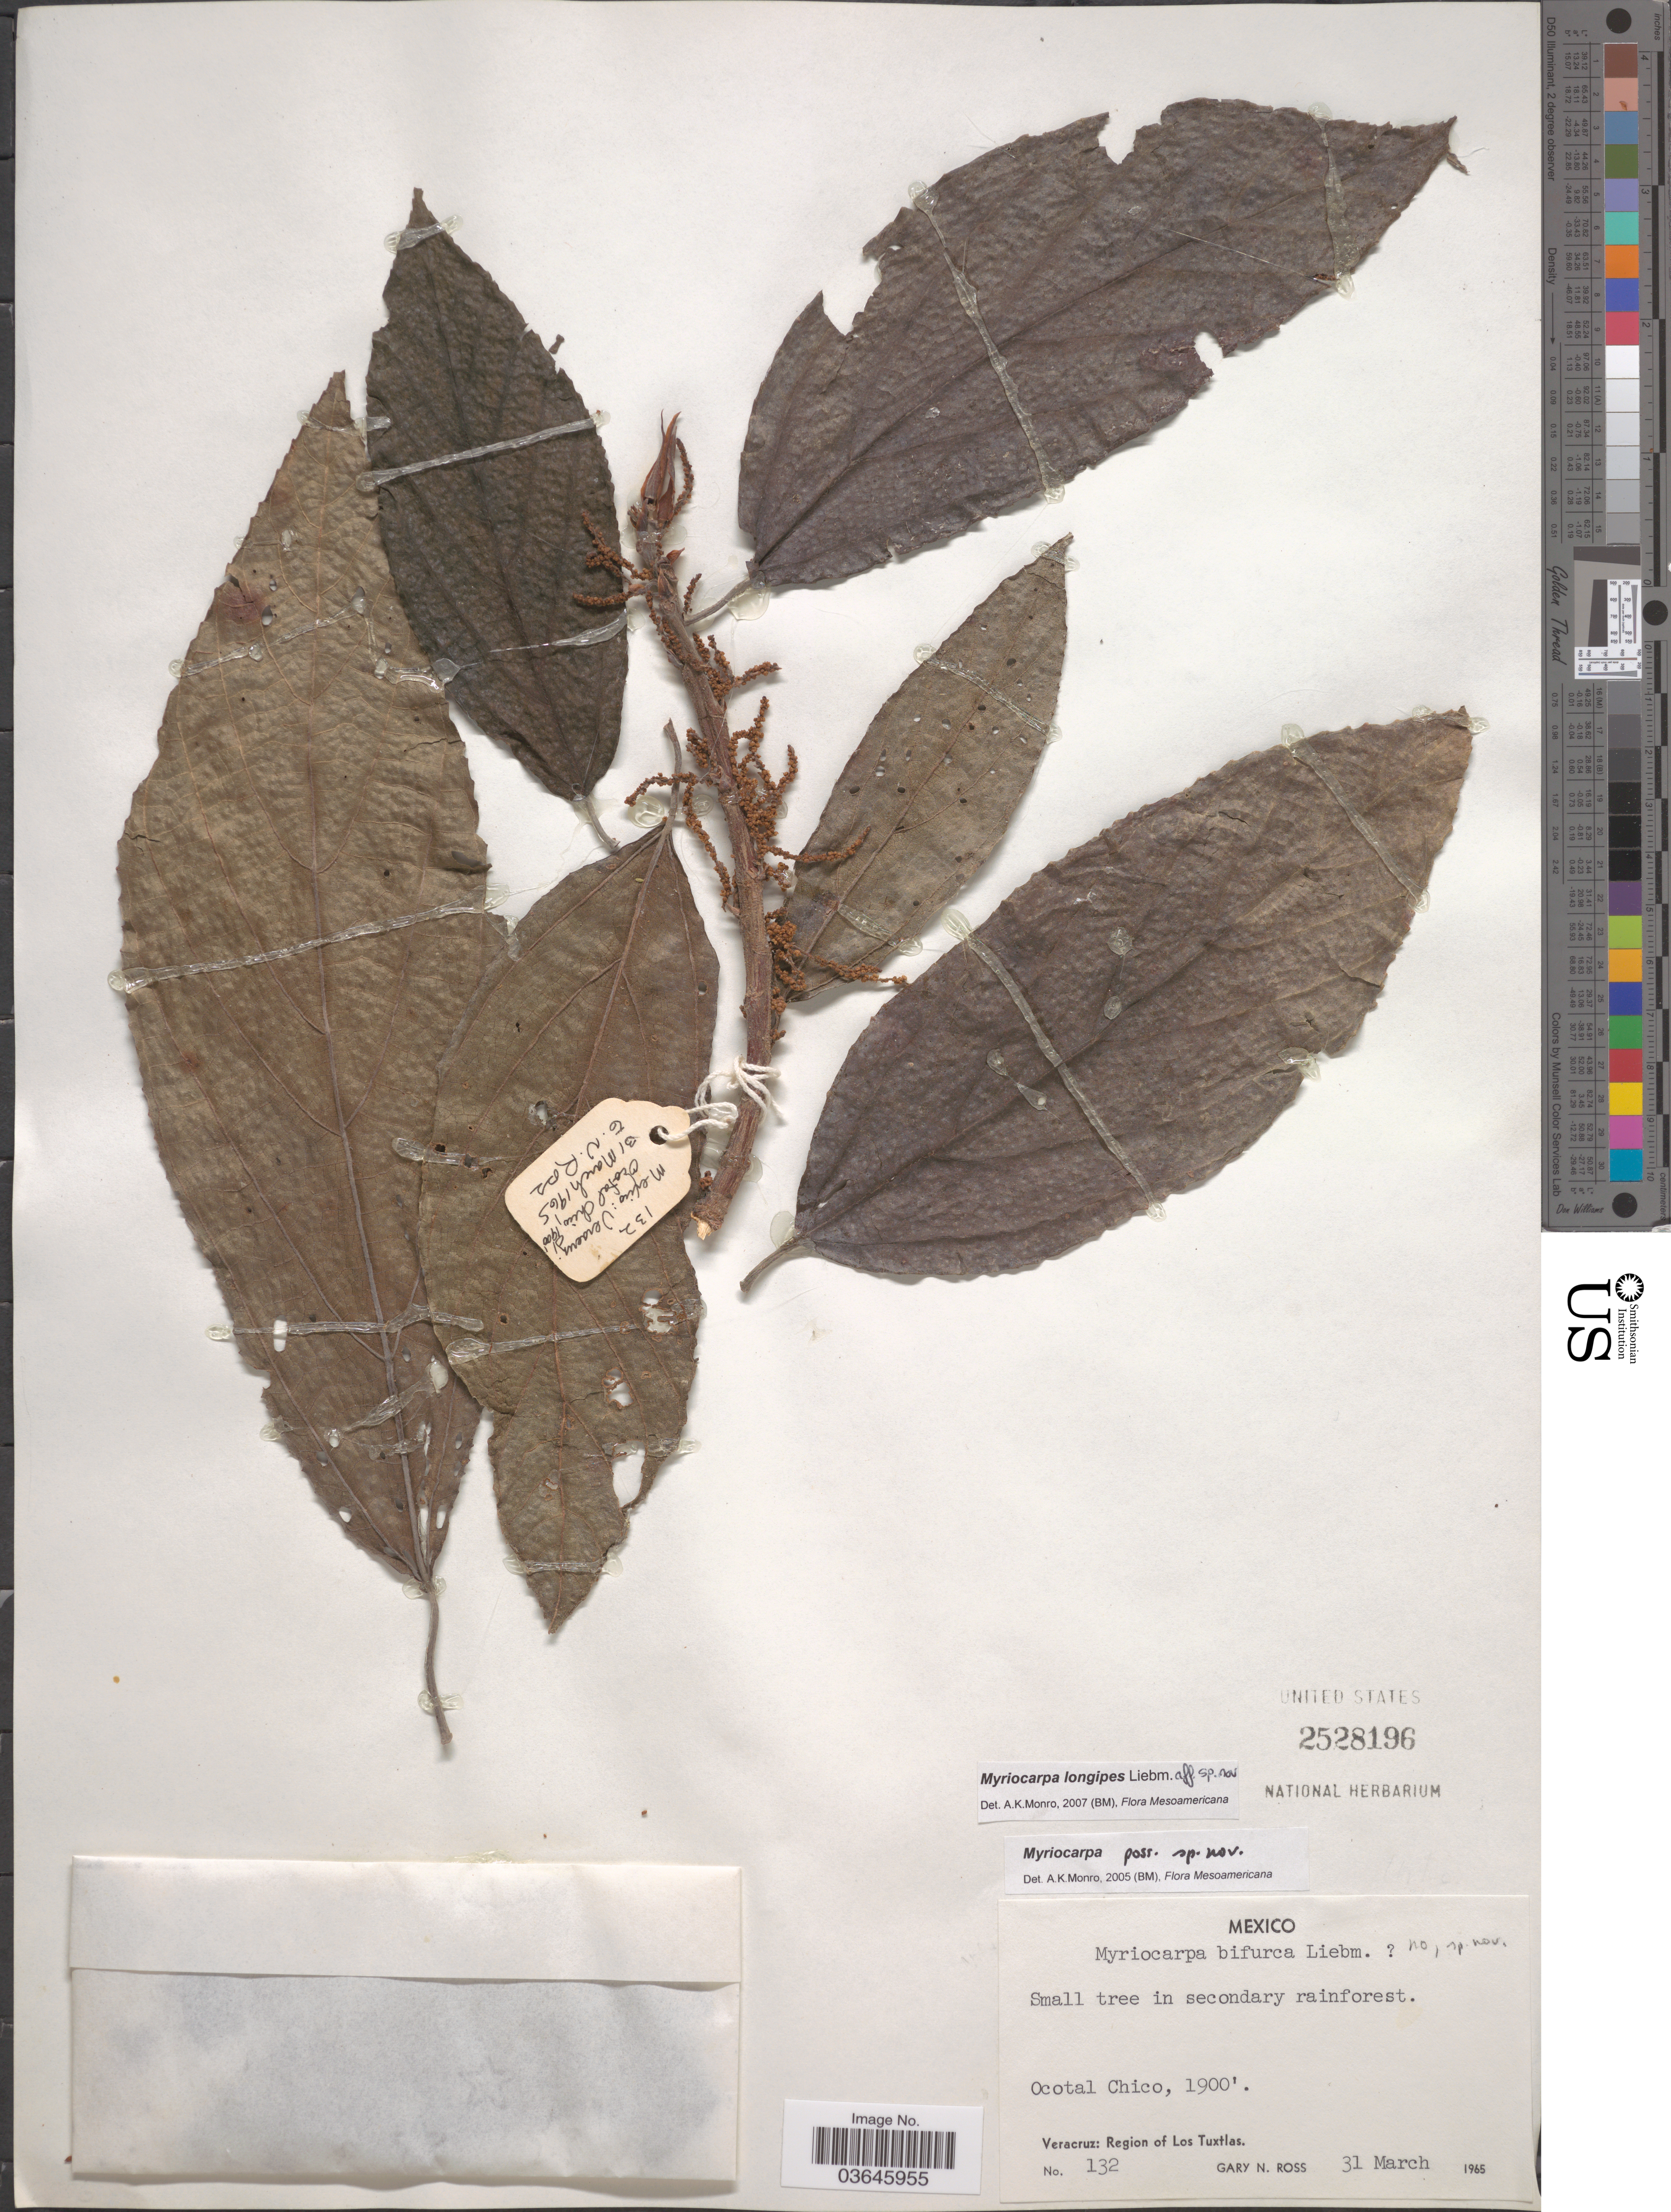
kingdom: Plantae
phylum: Tracheophyta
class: Magnoliopsida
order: Rosales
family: Urticaceae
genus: Myriocarpa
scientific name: Myriocarpa longipes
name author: Liebm.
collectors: G. N. Ross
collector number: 132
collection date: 1965-03-31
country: Mexico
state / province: Veracruz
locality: Ocotal Chico. Veracruz: Region of Los Tuxtlas.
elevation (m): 579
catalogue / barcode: US 2528196